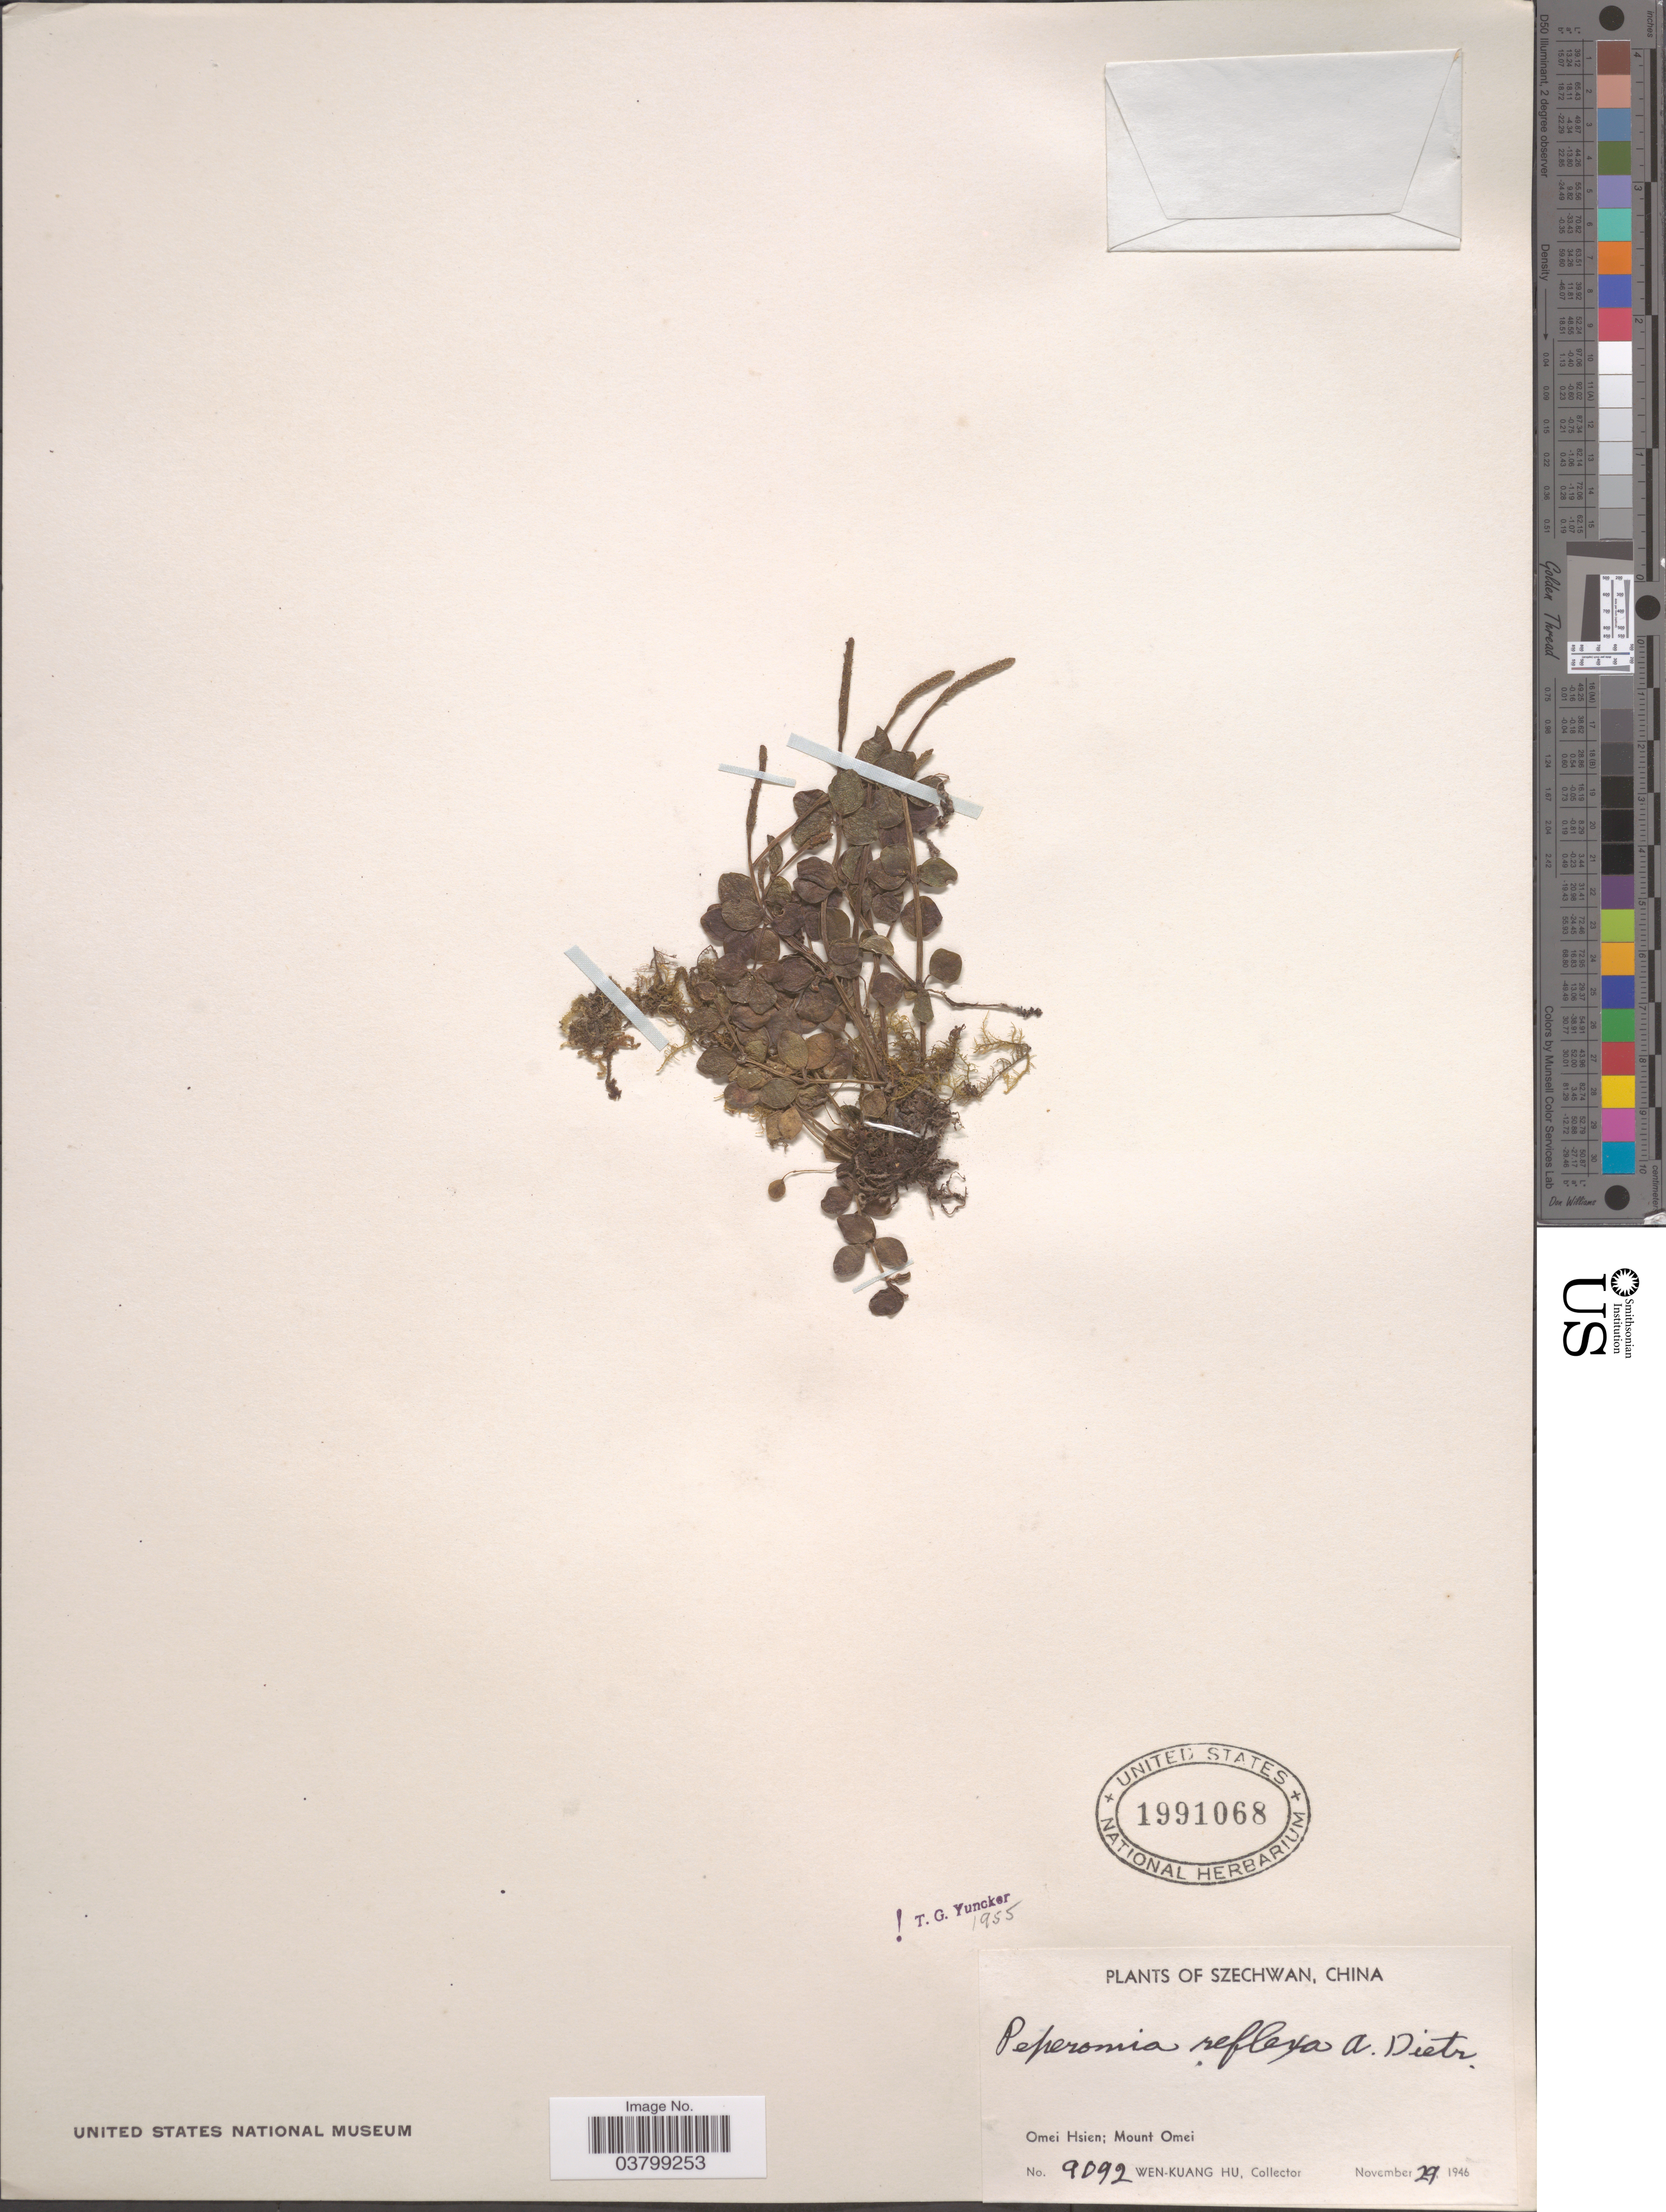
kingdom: Plantae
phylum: Tracheophyta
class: Magnoliopsida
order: Piperales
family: Piperaceae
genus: Peperomia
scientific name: Peperomia reflexa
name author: (L. f.) A. Dietr.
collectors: W. K. Hu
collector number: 9092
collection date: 1946-11-29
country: China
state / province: Sichuan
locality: Szechwan. Omei Hsien; Mount Omei.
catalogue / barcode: US 1991068